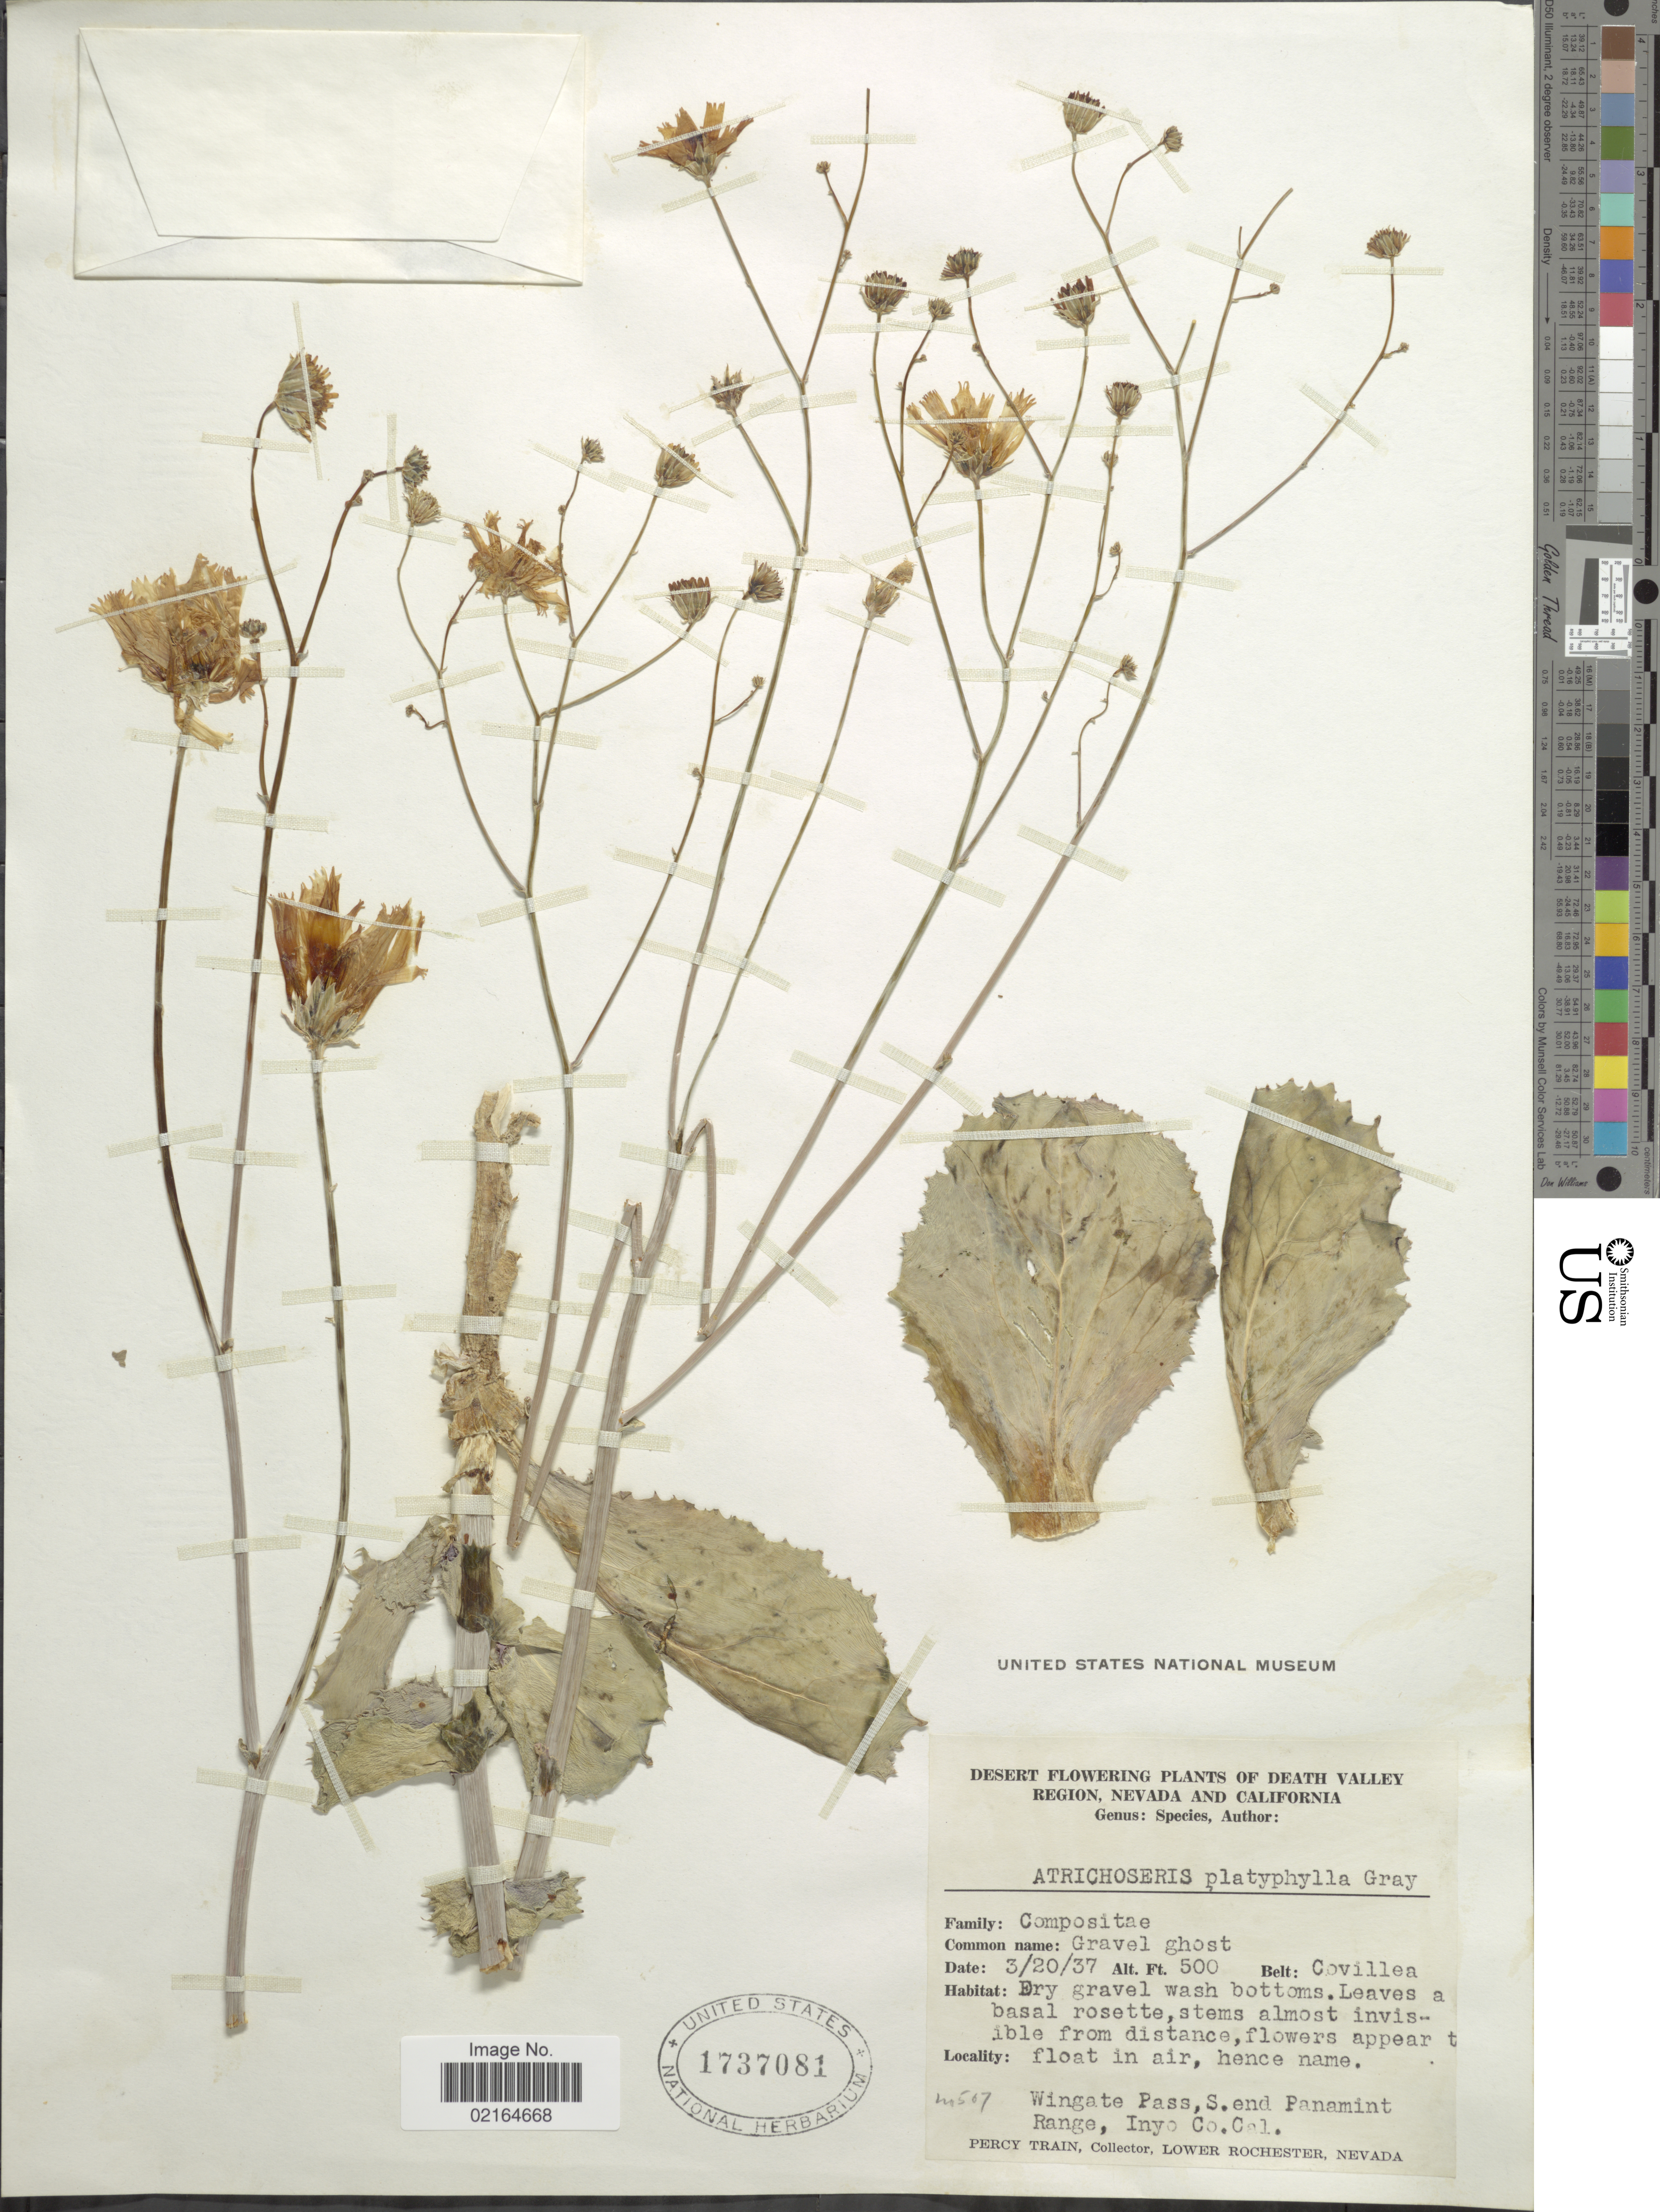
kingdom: Plantae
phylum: Tracheophyta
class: Magnoliopsida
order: Asterales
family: Asteraceae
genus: Atrichoseris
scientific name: Atrichoseris platyphylla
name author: A. Gray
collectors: P. Train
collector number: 507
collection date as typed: Transcribed d/m/y: 20/3/37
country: United States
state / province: California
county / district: Inyo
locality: Wingate Pass, S. end Panamint Range, Inyo Co., Belt: Covillea.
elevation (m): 152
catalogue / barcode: US 1737081